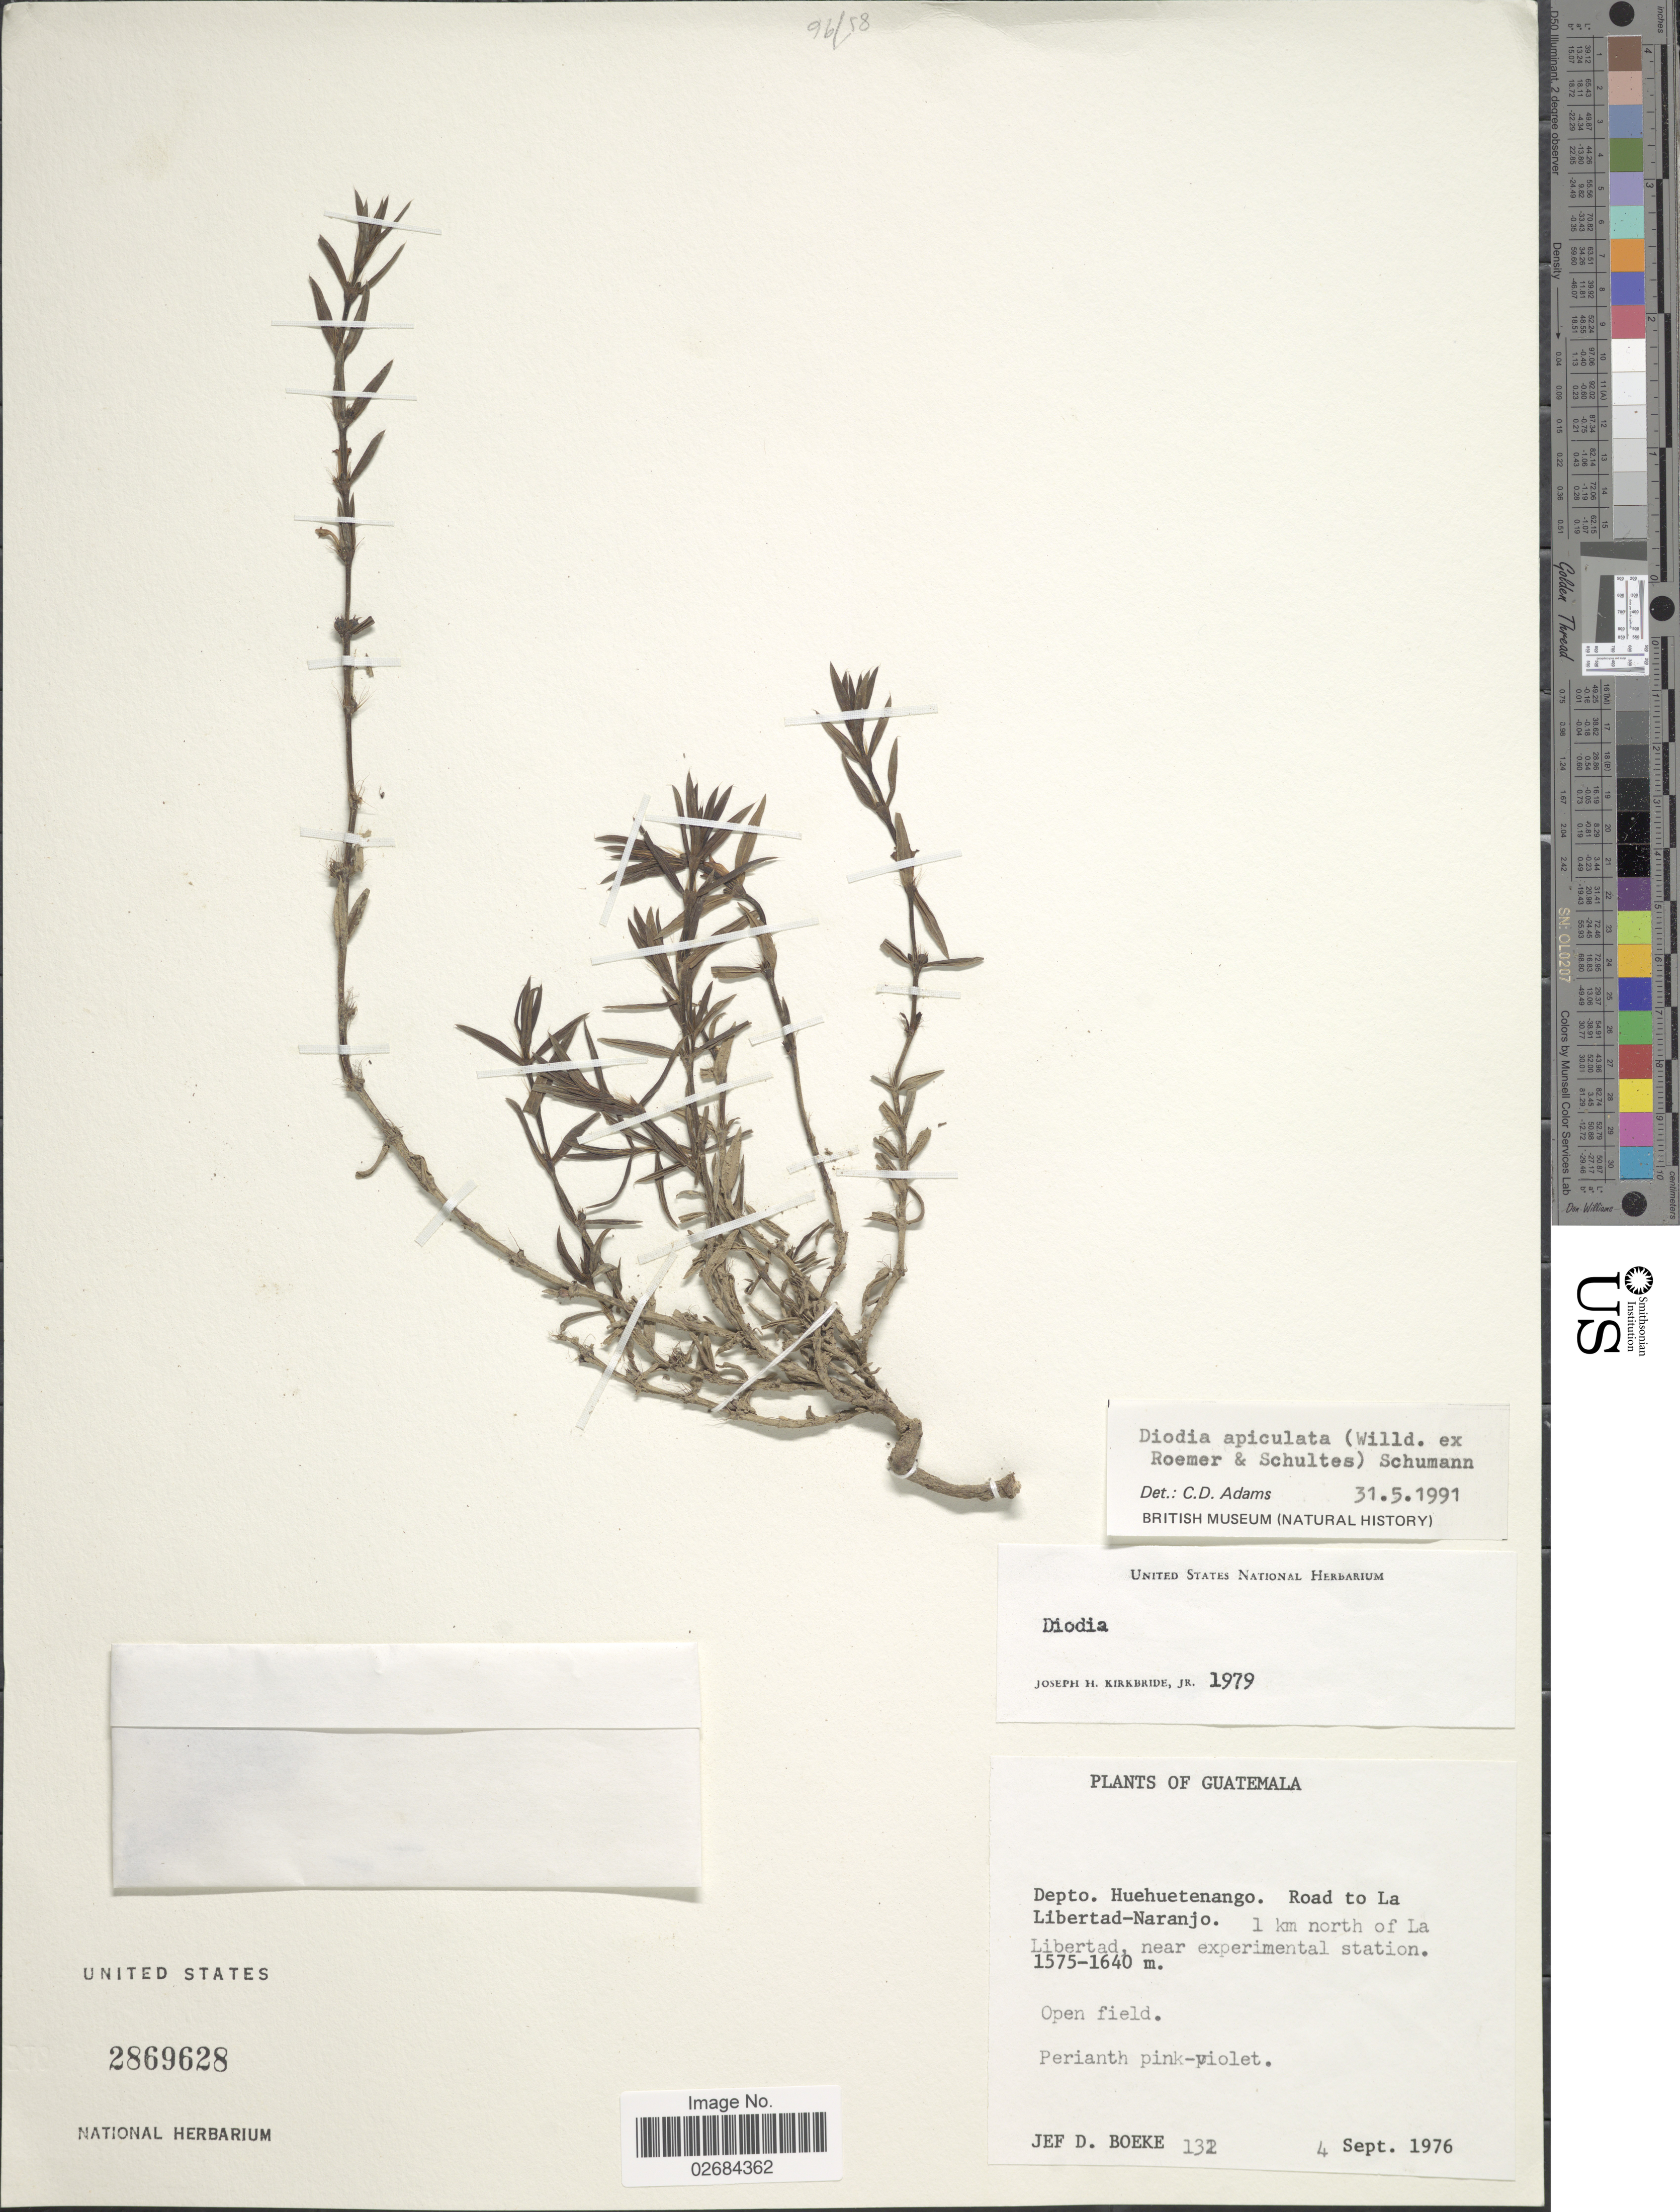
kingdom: Plantae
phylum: Tracheophyta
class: Magnoliopsida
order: Gentianales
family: Rubiaceae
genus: Diodia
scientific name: Diodia apiculata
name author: (Willd. ex Roem. & Schult.) K. Schum.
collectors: J. Boeke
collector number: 132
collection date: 1976-09-04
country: Guatemala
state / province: Huehuetenango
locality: Road to La Libertad-Naranjo. 1 km north of La Libertad, near experimental station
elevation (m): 1575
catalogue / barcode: US 2869628